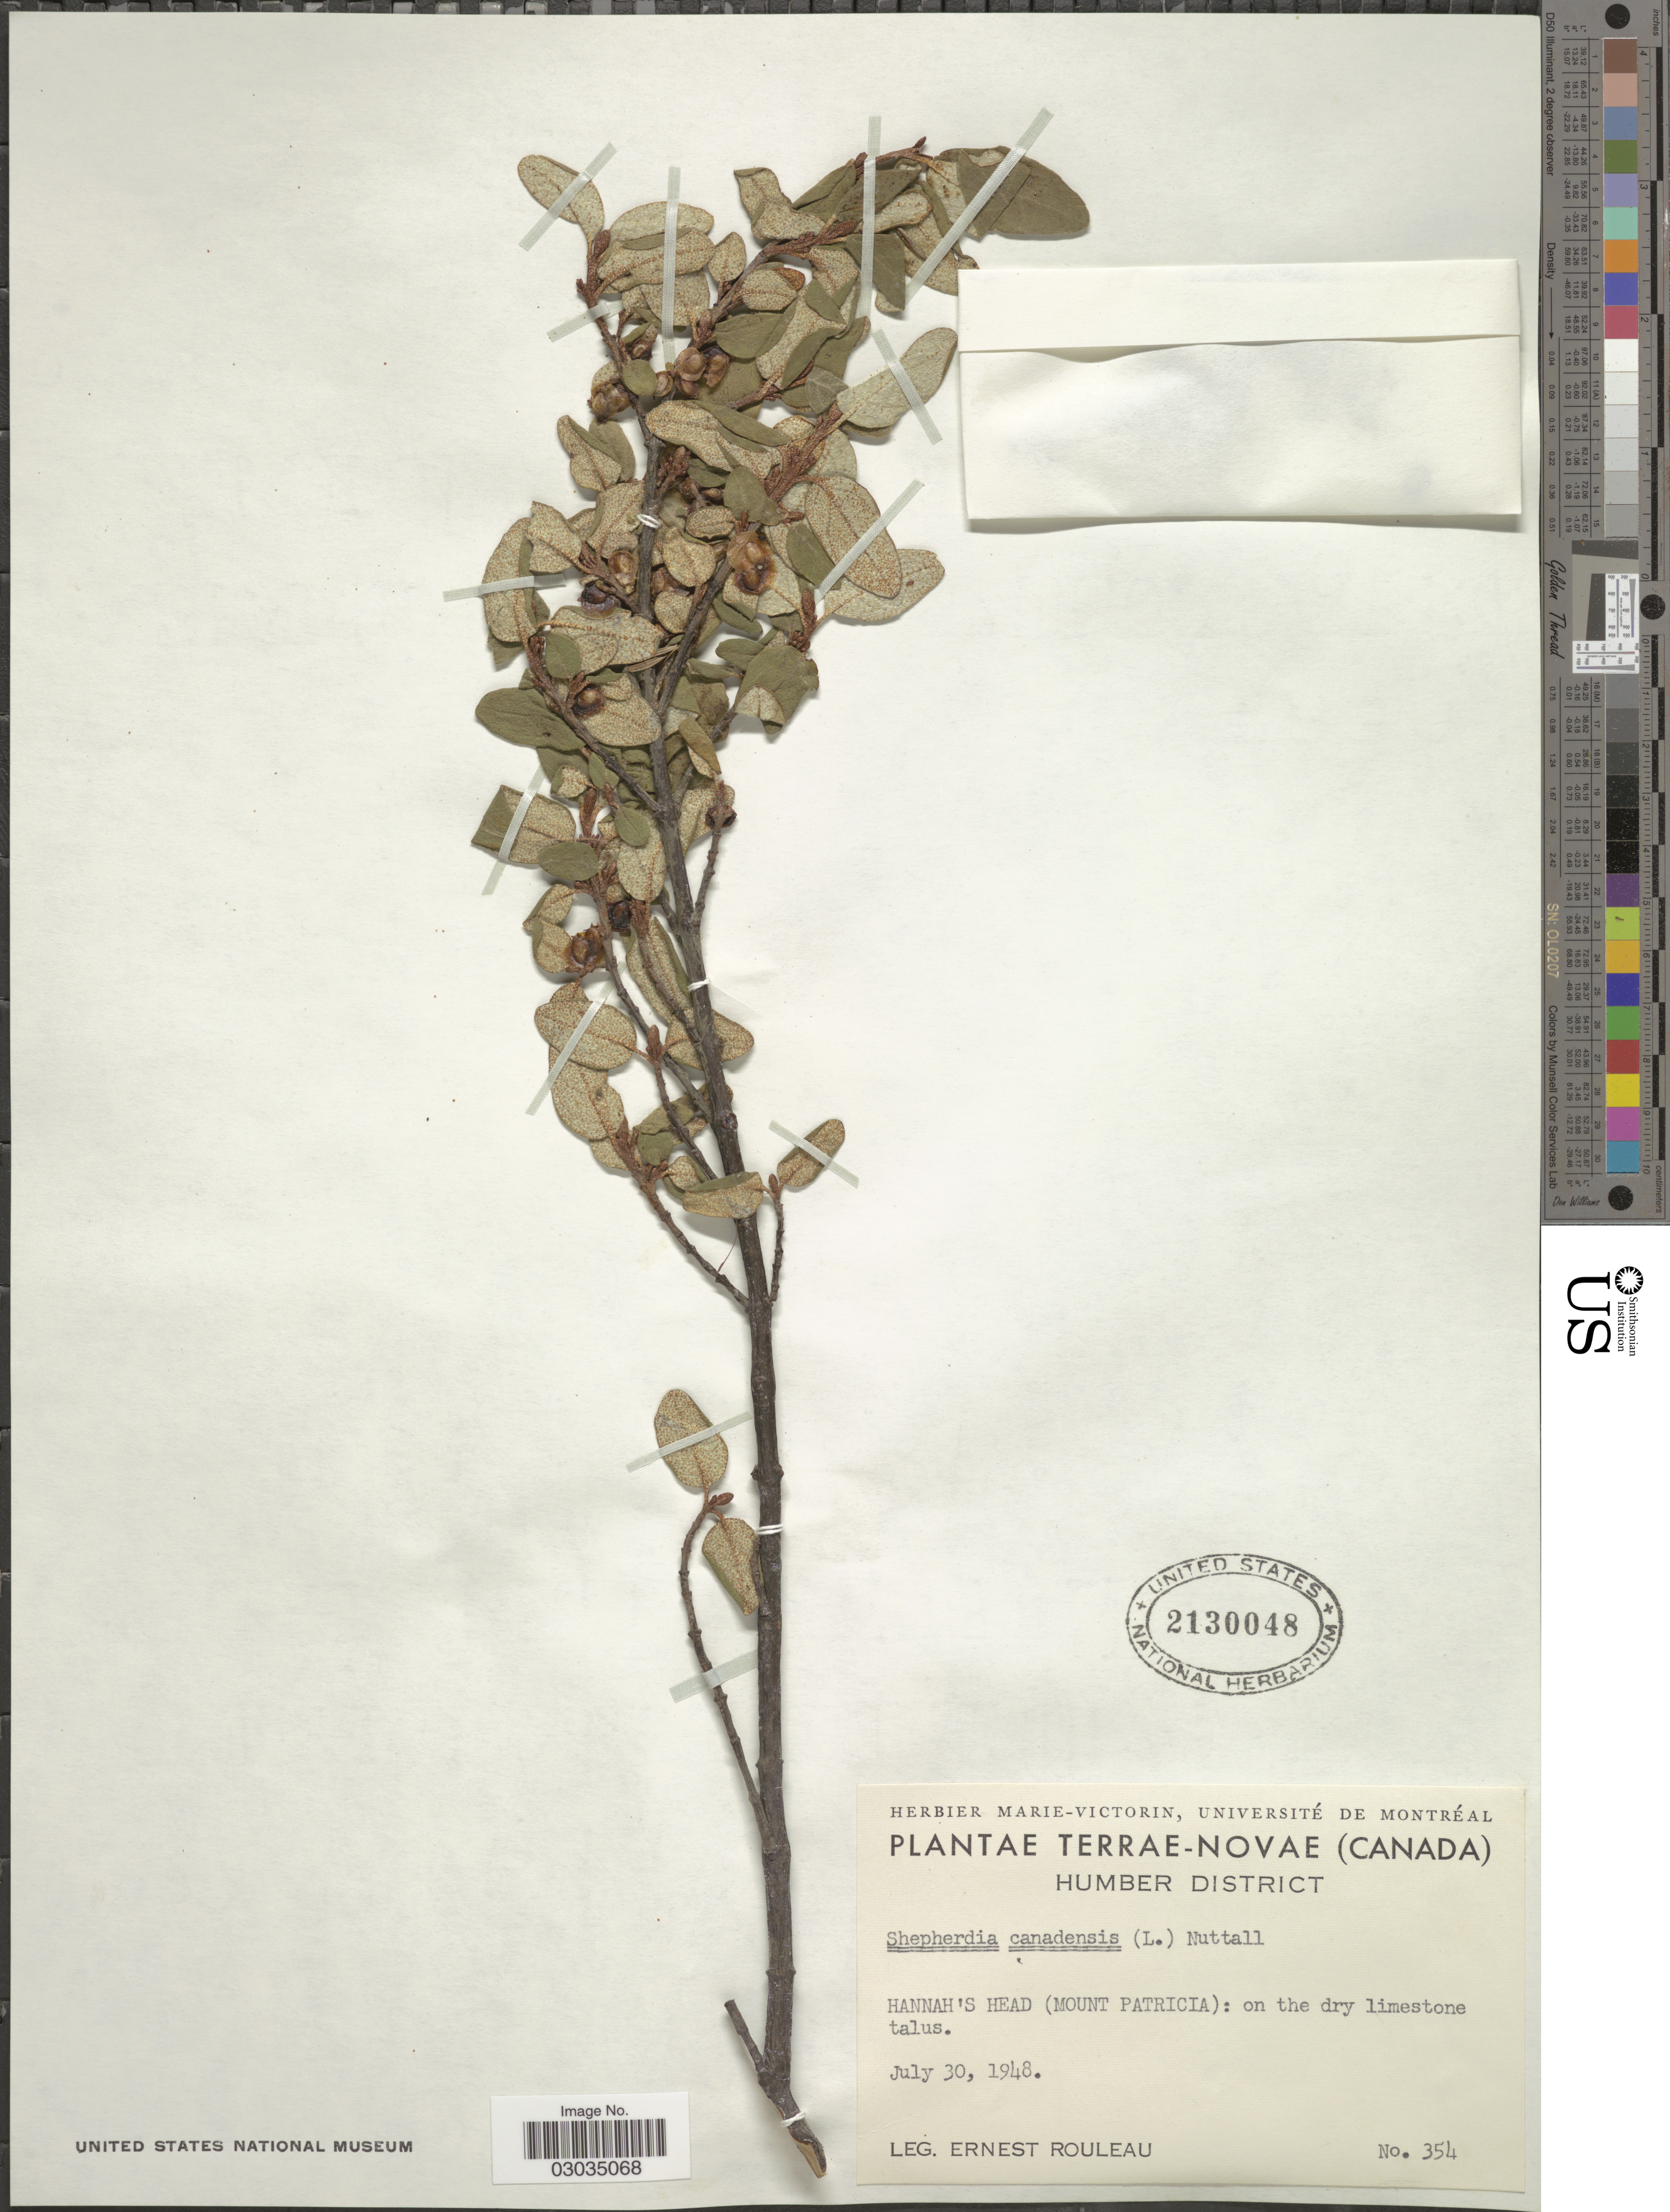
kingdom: Plantae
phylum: Tracheophyta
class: Magnoliopsida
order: Rosales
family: Elaeagnaceae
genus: Shepherdia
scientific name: Shepherdia canadensis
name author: (L.) Nutt.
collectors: E. Rouleau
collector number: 354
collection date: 1948-07-30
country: Canada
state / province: Newfoundland and Labrador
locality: Terrae-Novae, Humber District, Hannah's head (Mount Patricia).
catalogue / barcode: US 2130048